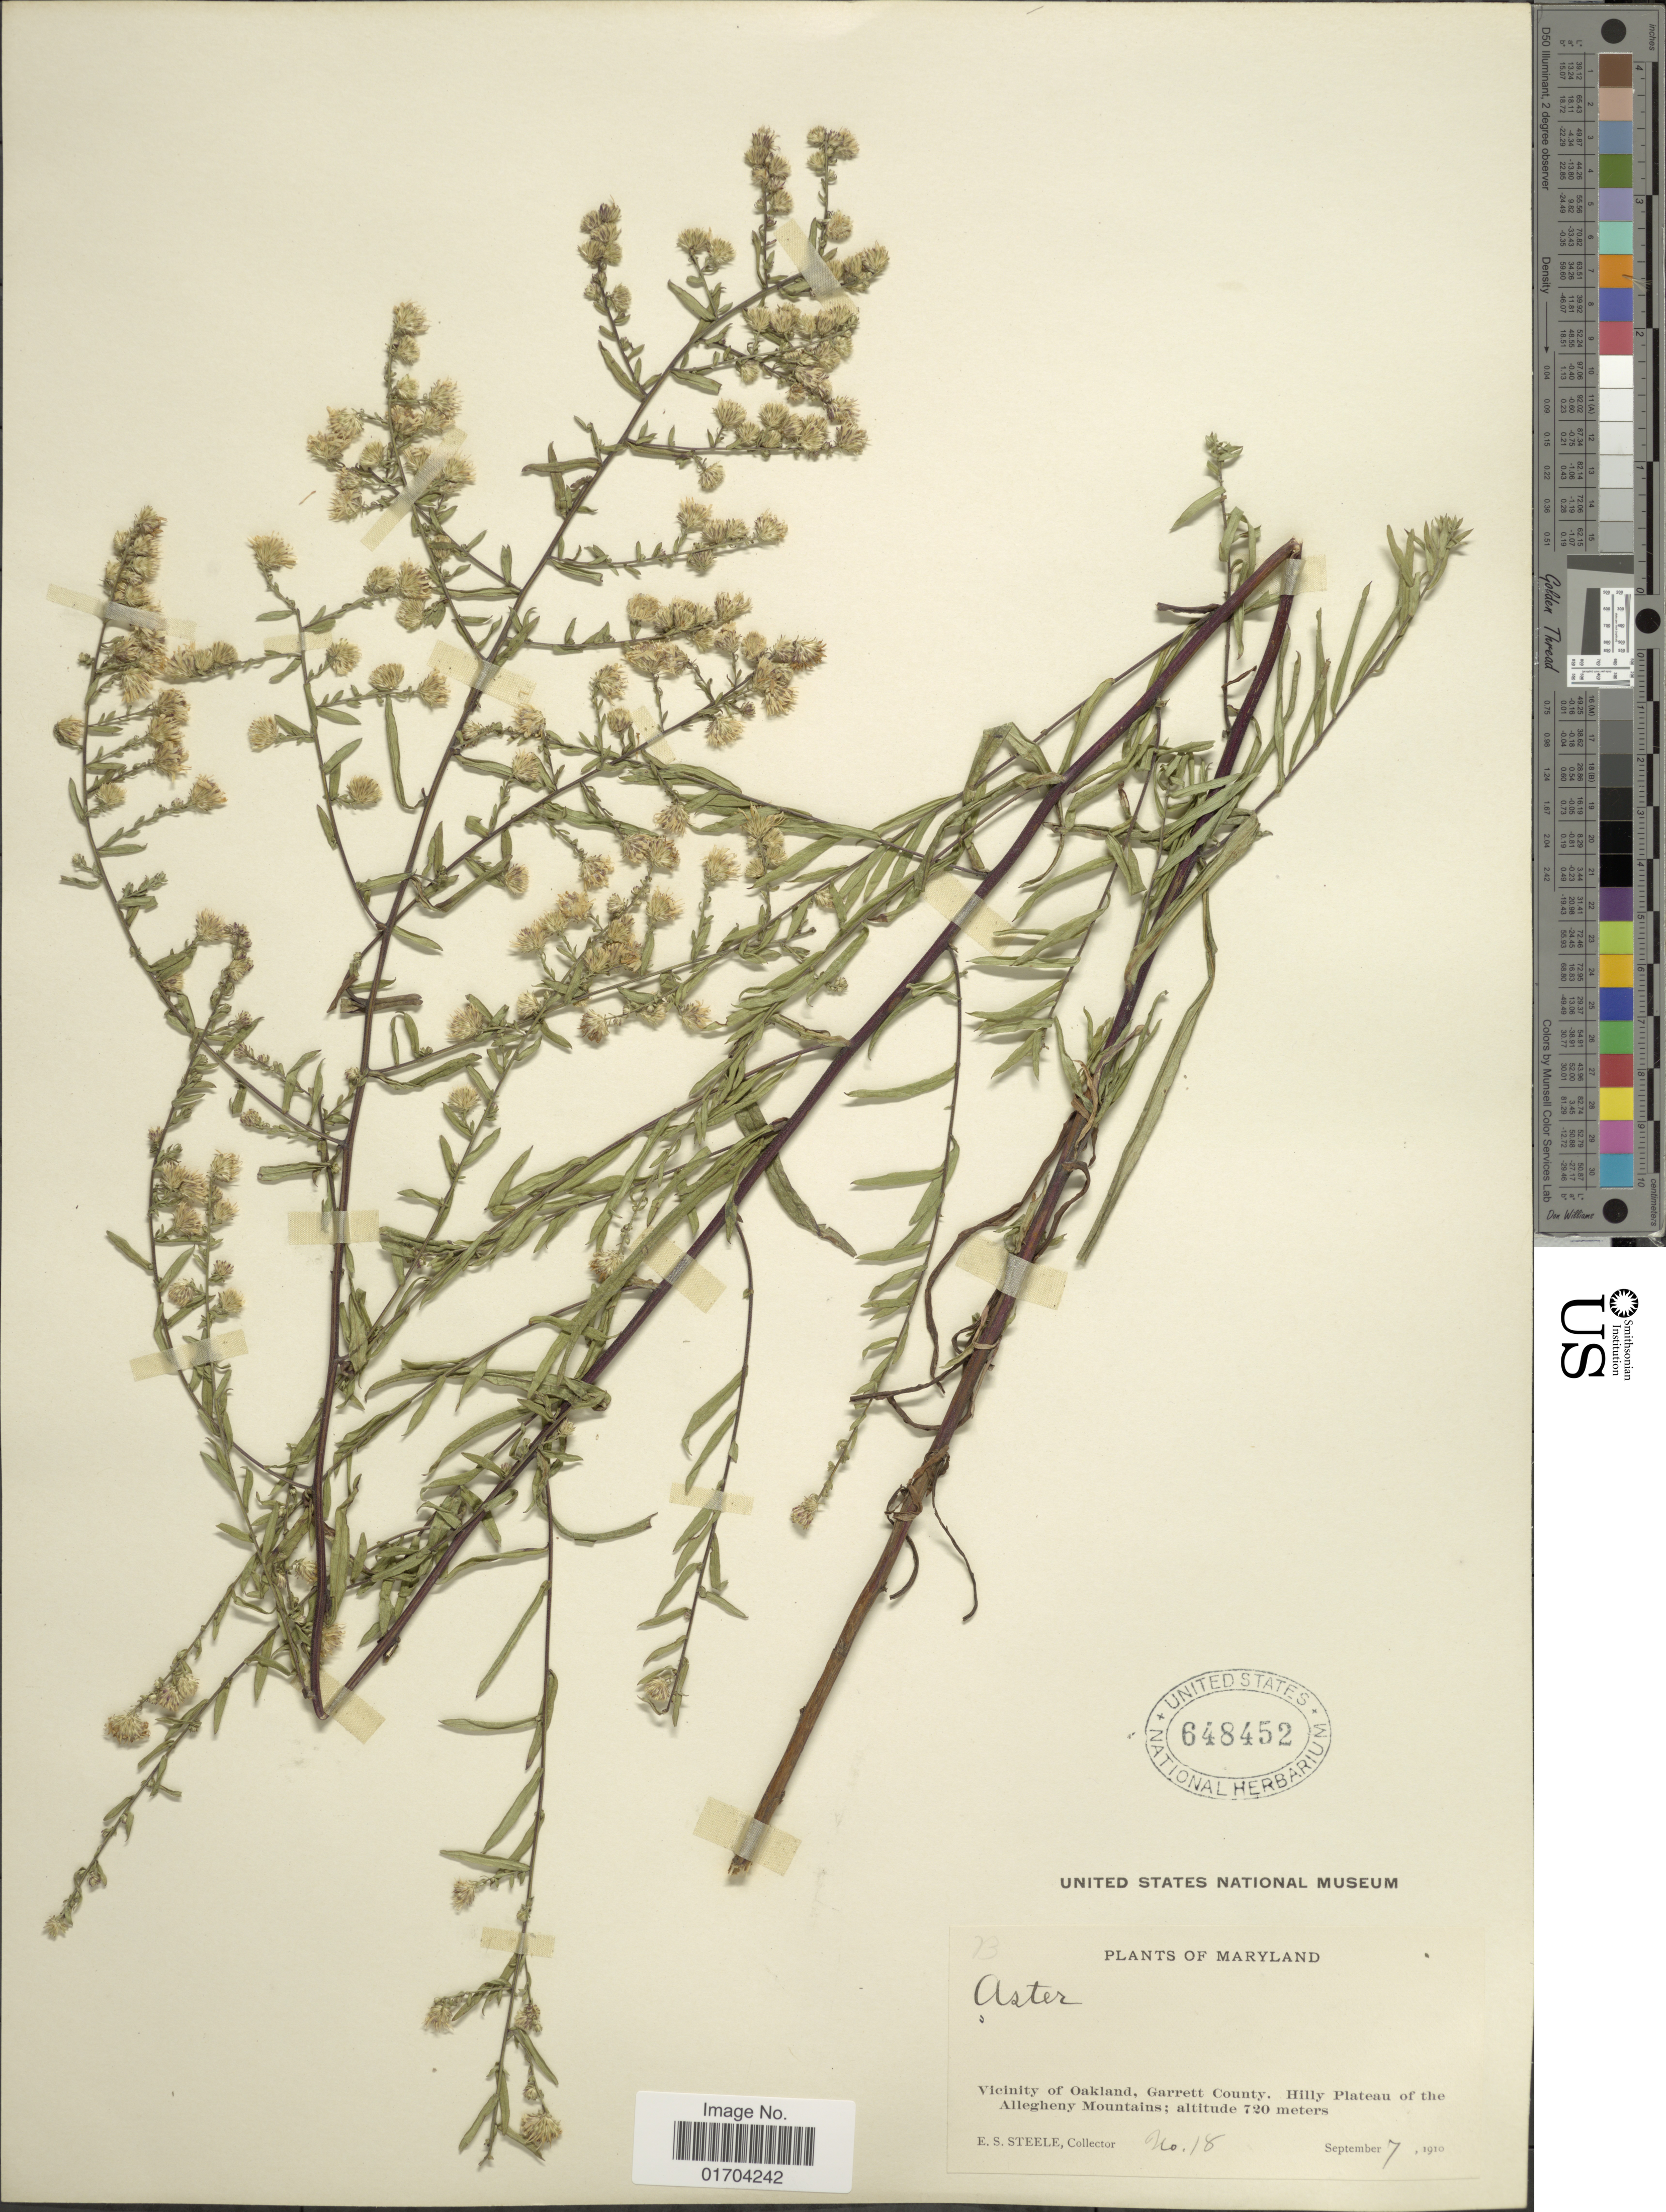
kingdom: Plantae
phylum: Tracheophyta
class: Magnoliopsida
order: Asterales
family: Asteraceae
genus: Symphyotrichum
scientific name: Symphyotrichum sp.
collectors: E. Steele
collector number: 18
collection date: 1910-09-07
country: United States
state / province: Maryland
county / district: Garrett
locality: Vicinity of Oakland, Garrett County. Hilly Plateau of the Allegheny Mountains.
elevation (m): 720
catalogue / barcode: US 648452